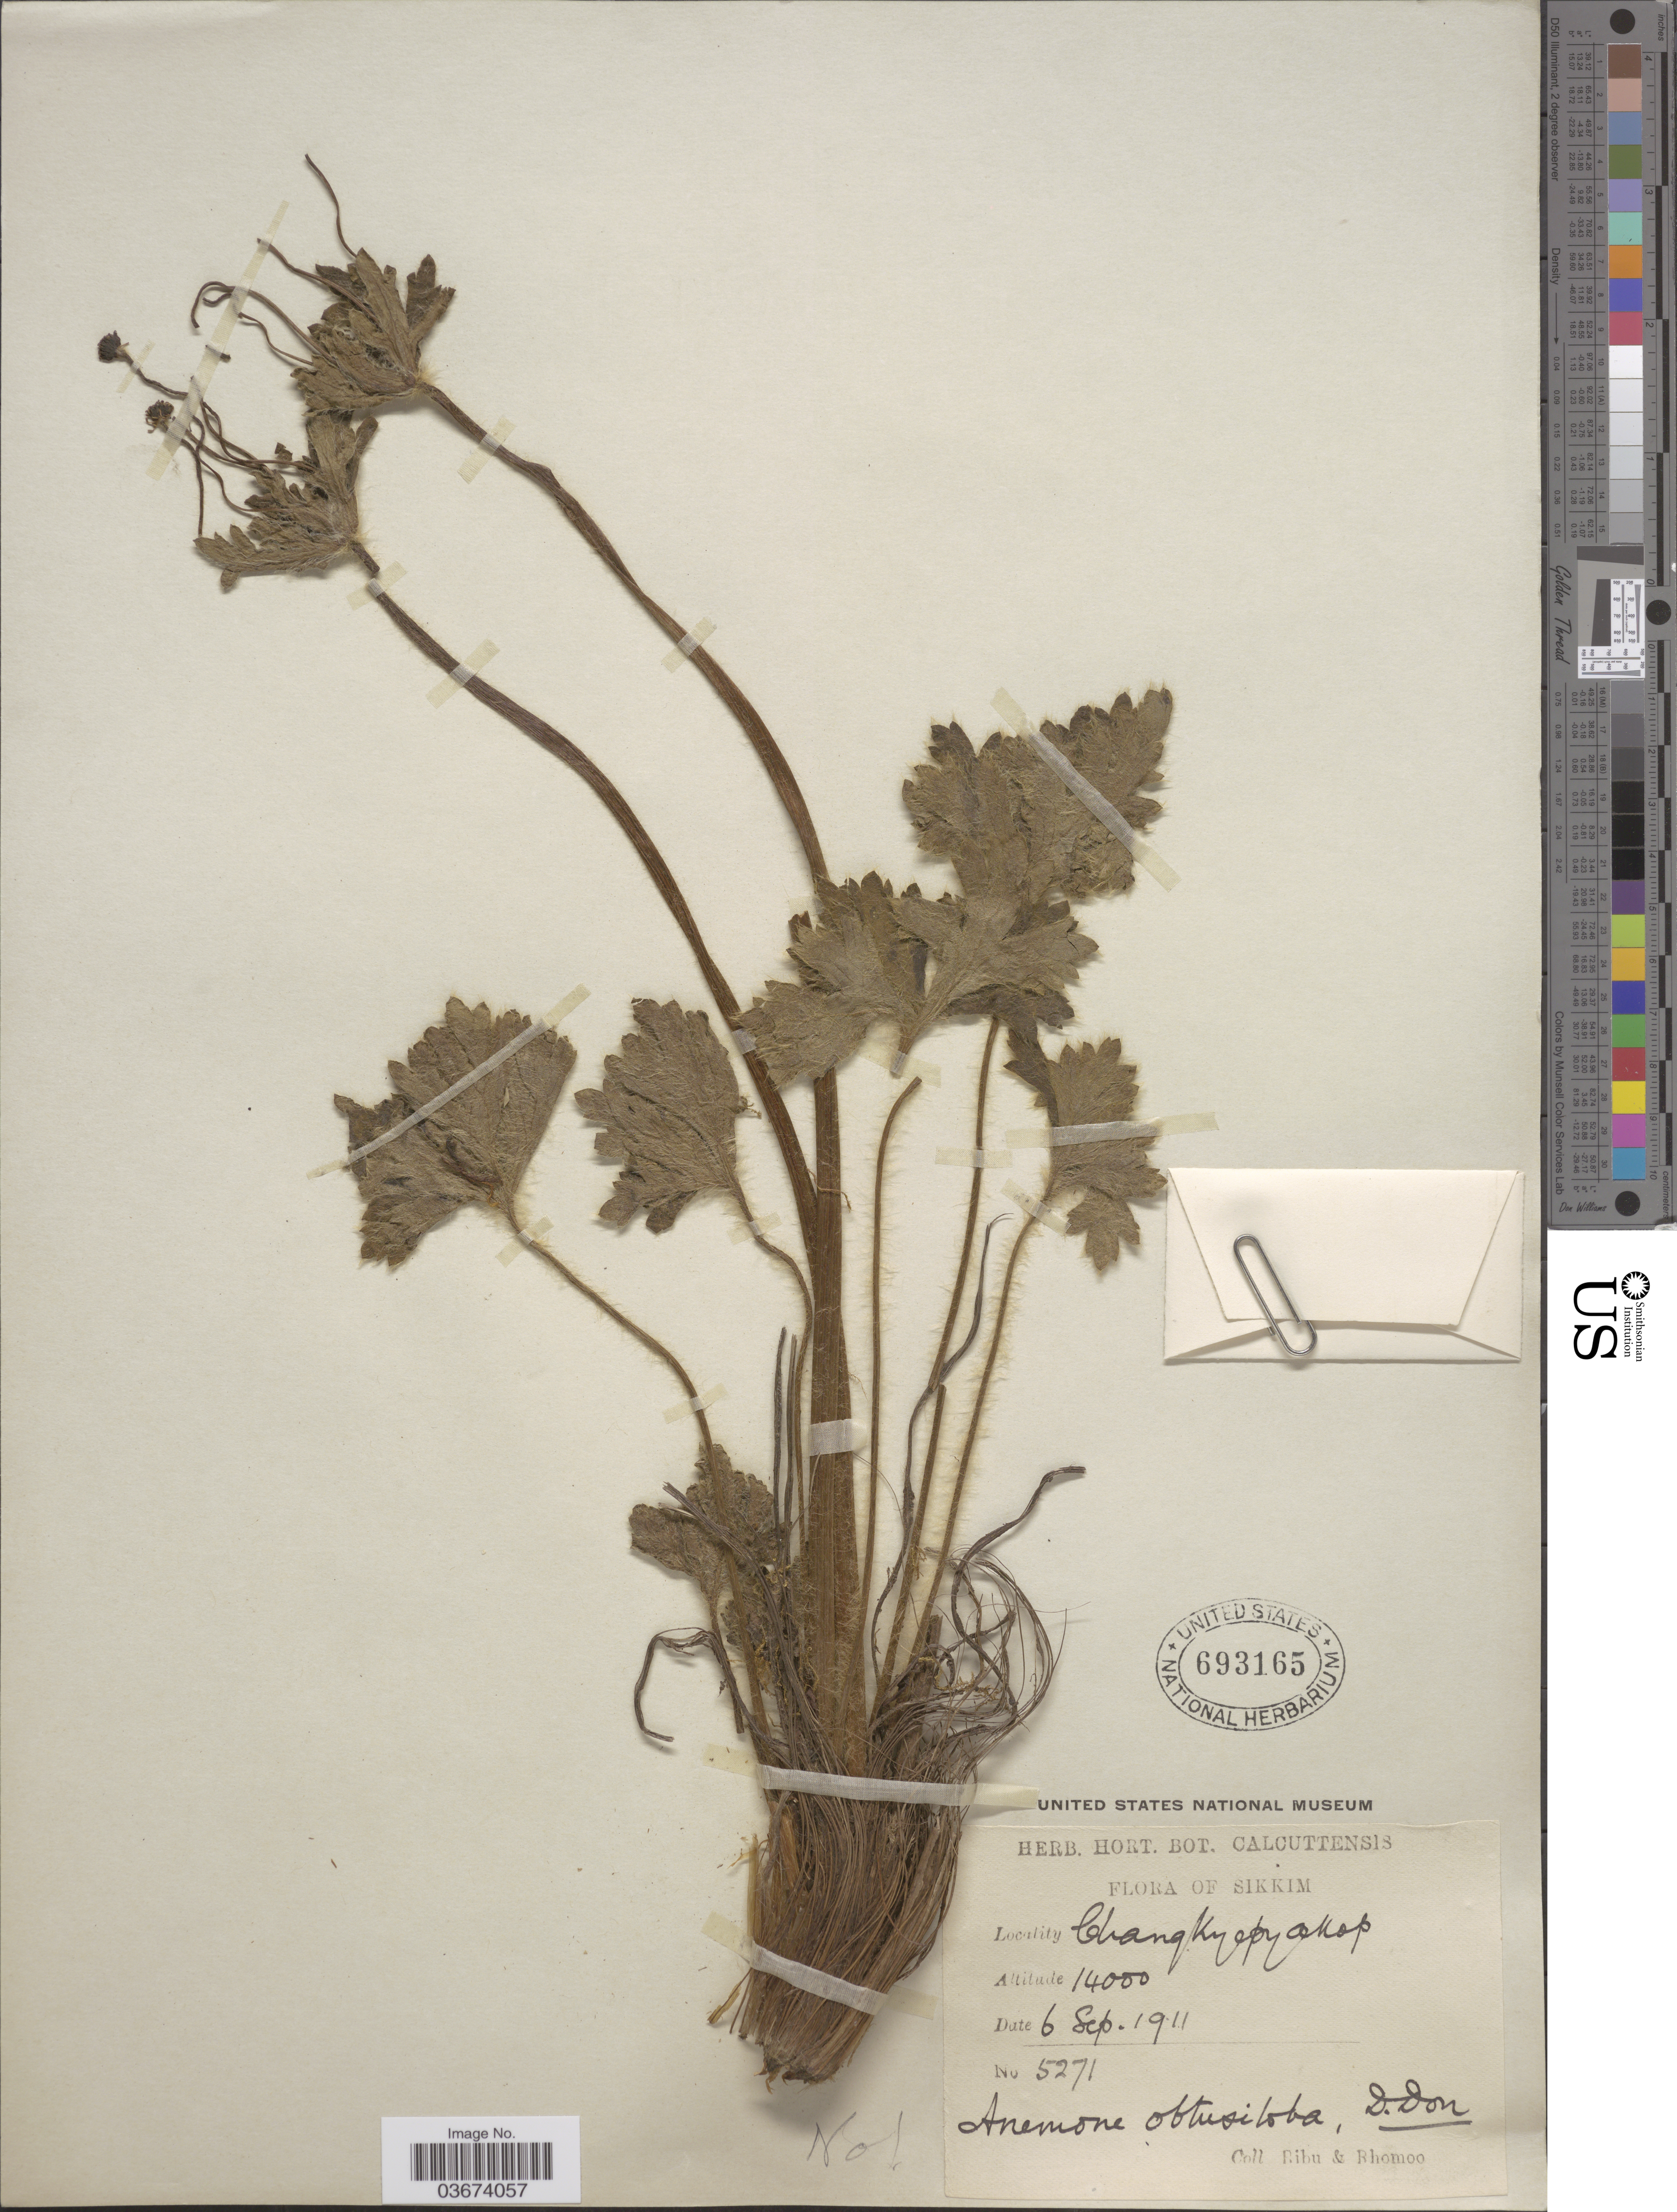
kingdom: Plantae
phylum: Tracheophyta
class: Magnoliopsida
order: Ranunculales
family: Ranunculaceae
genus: Anemone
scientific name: Anemone sp.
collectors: Ribu & Rhomoo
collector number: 5271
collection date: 1911-09-06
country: India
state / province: Sikkim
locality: Changky pyakop. [interpreted]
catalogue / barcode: US 693165